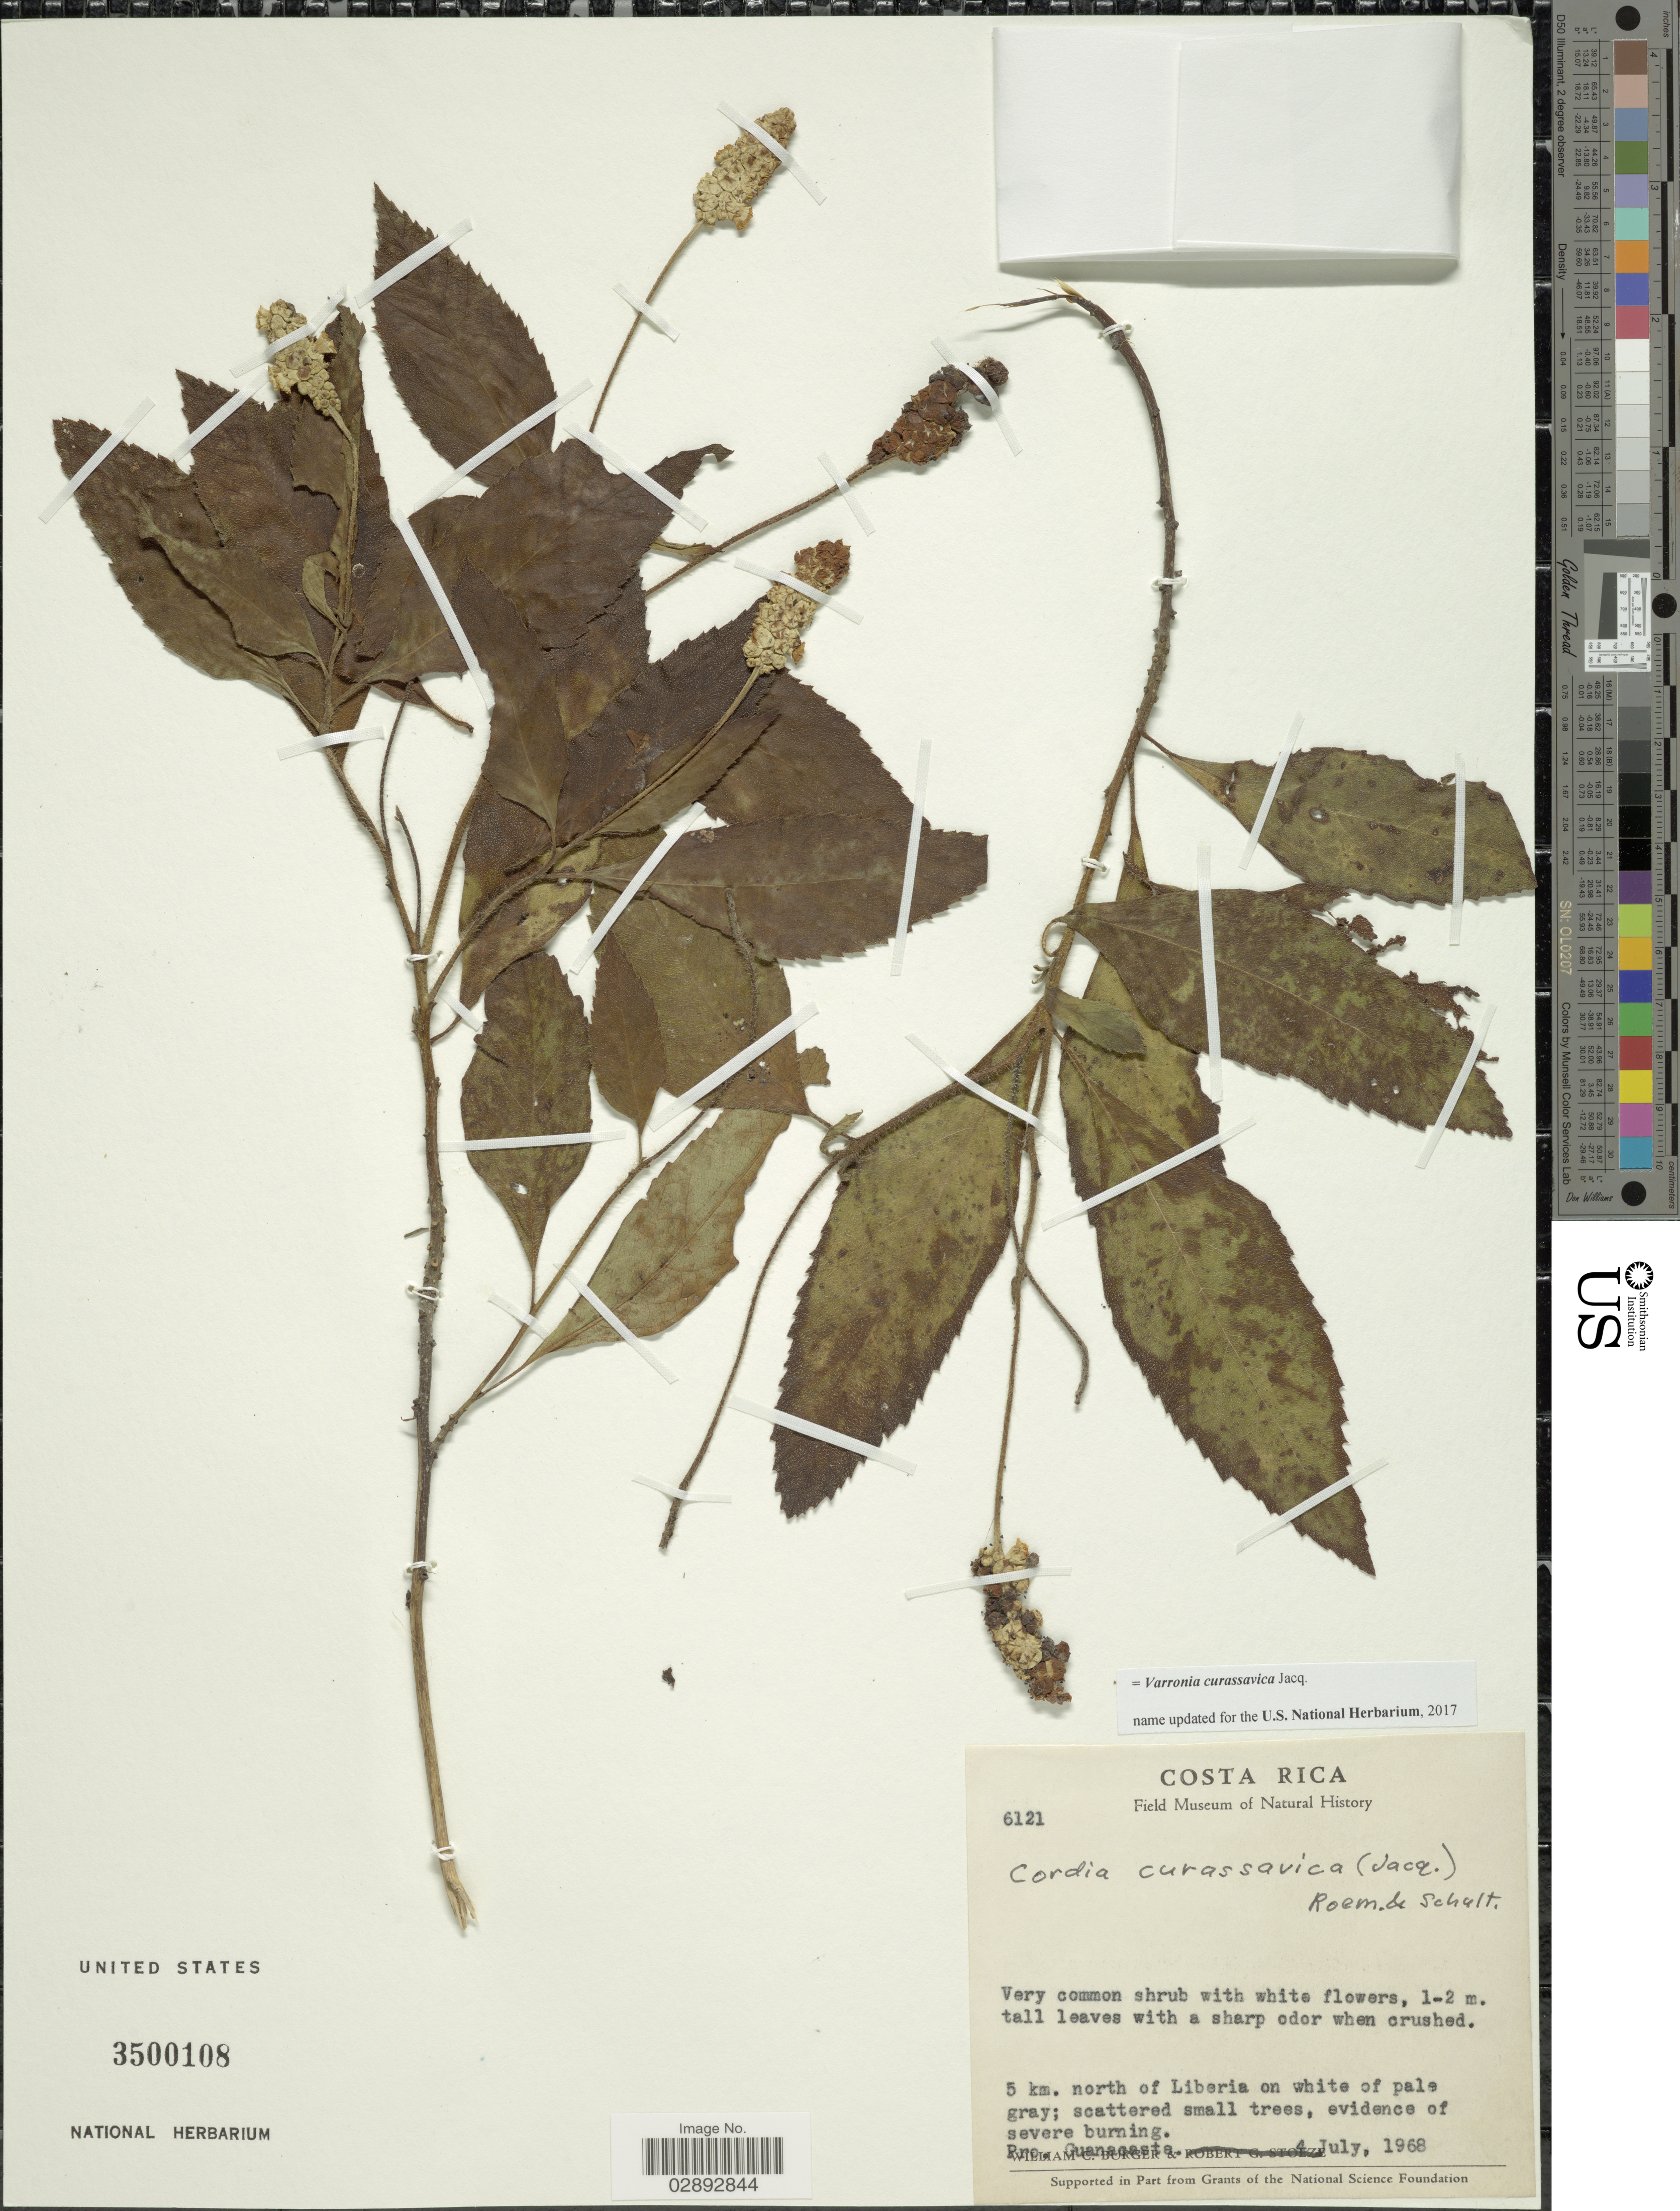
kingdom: Plantae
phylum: Tracheophyta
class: Magnoliopsida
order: Boraginales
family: Cordiaceae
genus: Varronia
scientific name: Varronia curassavica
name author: Jacq.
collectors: W. Burger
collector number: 6121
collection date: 1968-07-04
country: Costa Rica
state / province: Guanacaste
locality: Pro. Guanacaste. 5 km. north of Liberia.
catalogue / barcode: US 3500108